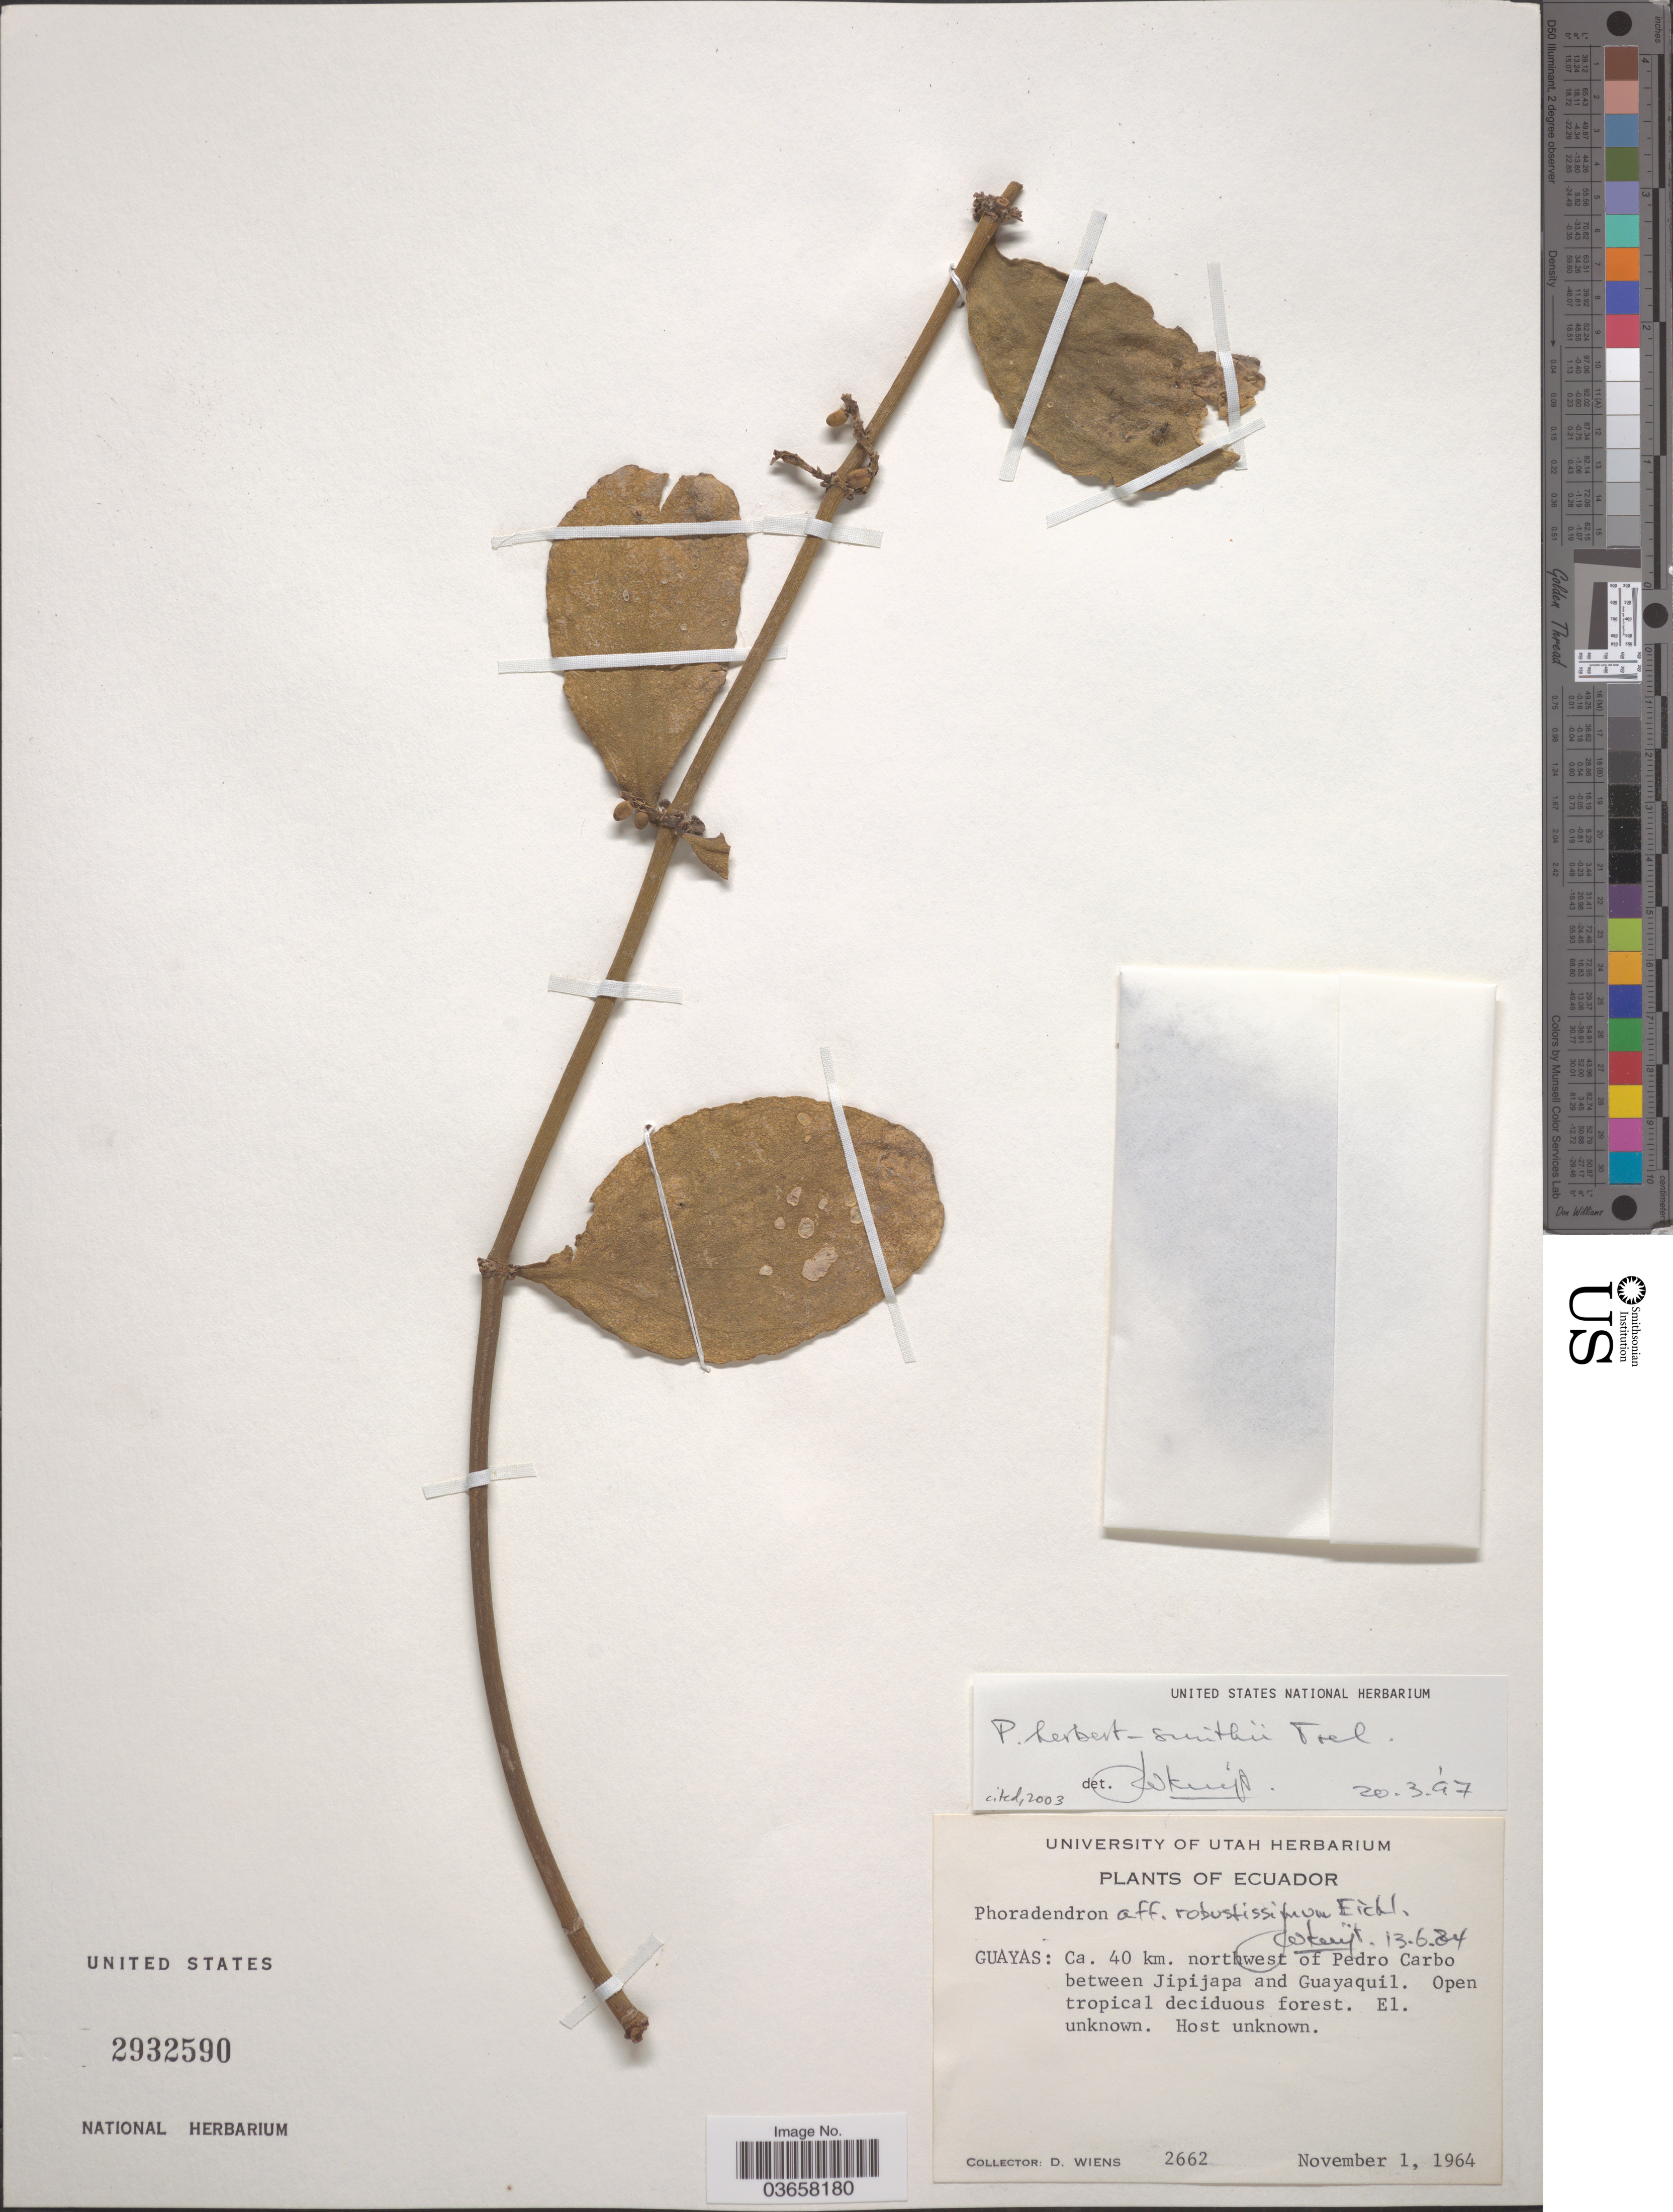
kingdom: Plantae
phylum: Tracheophyta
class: Magnoliopsida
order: Santalales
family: Viscaceae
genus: Phoradendron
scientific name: Phoradendron sp.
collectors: D. Wiens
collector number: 2662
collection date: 1964-11-01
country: Ecuador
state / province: Guayas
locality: Ca. 40 km. northwest of Pedro Carbo between Jipijapa and Guayaquil.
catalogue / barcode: US 2932590